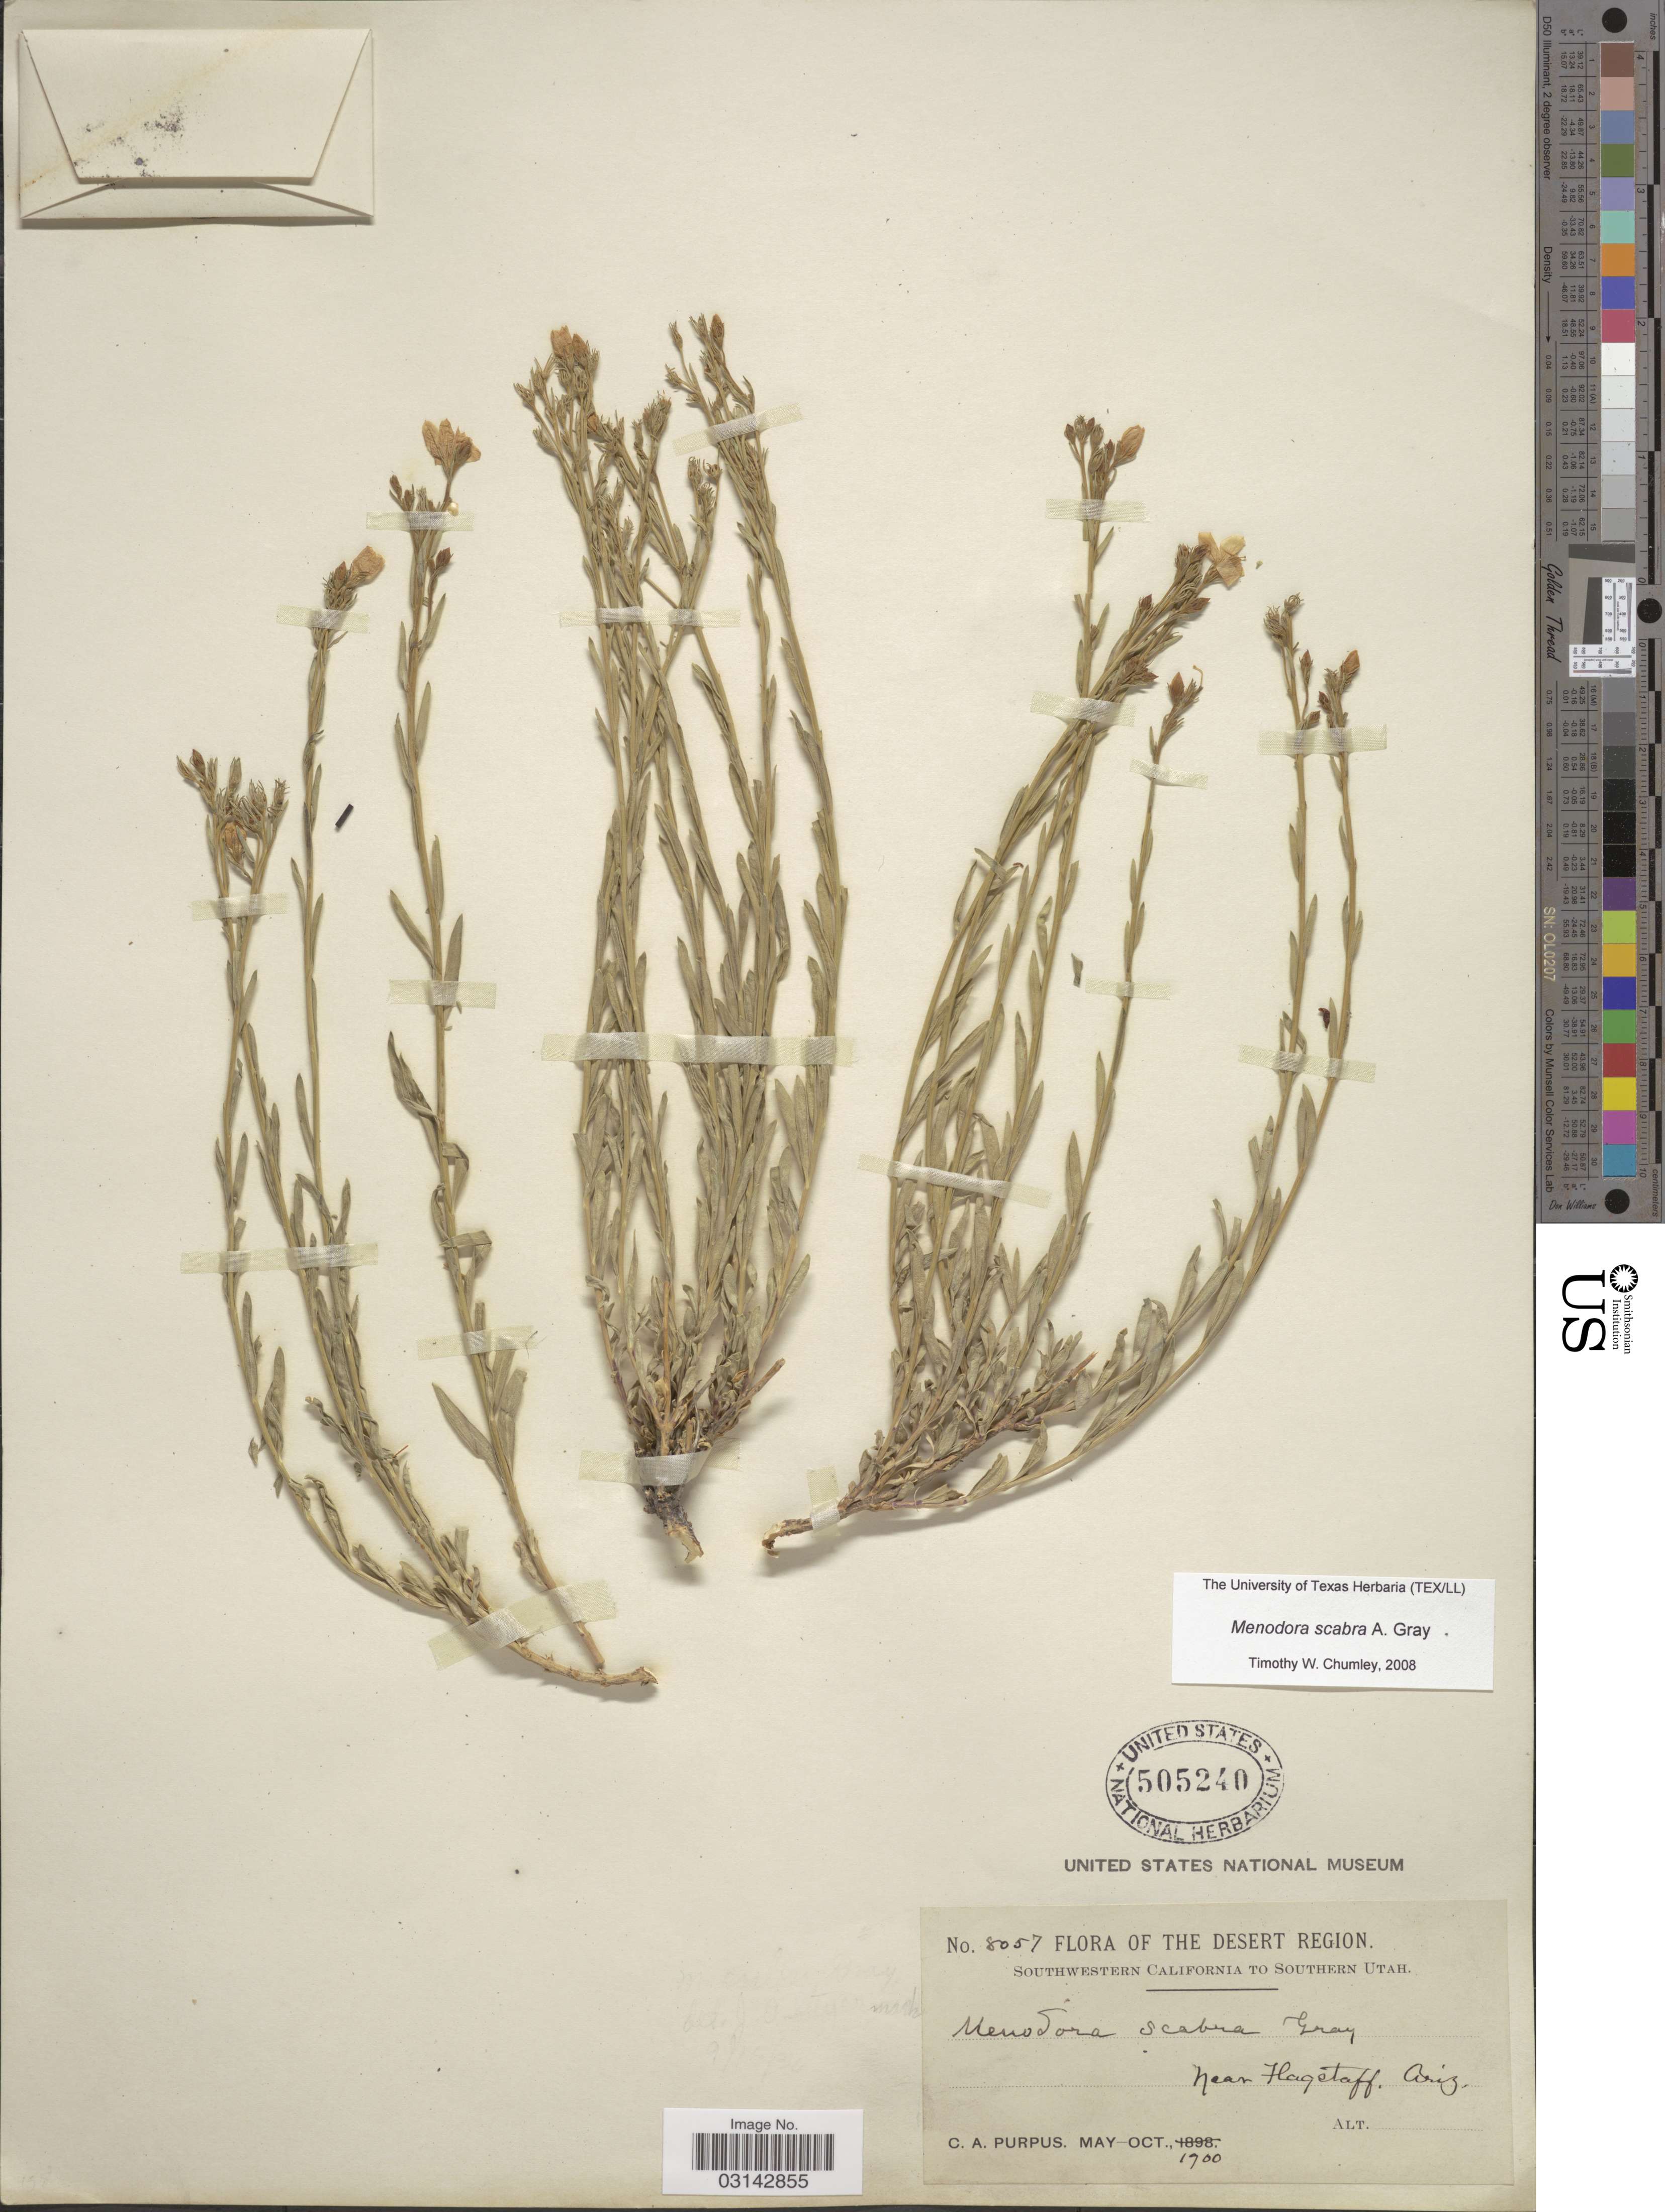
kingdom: Plantae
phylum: Tracheophyta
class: Magnoliopsida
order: Lamiales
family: Oleaceae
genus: Menodora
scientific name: Menodora scabra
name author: A. Gray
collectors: C. A. Purpus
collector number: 8057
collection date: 1900-05/1900-10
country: United States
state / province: Arizona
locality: Desert Region. Near Flagstaff.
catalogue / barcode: US 505240